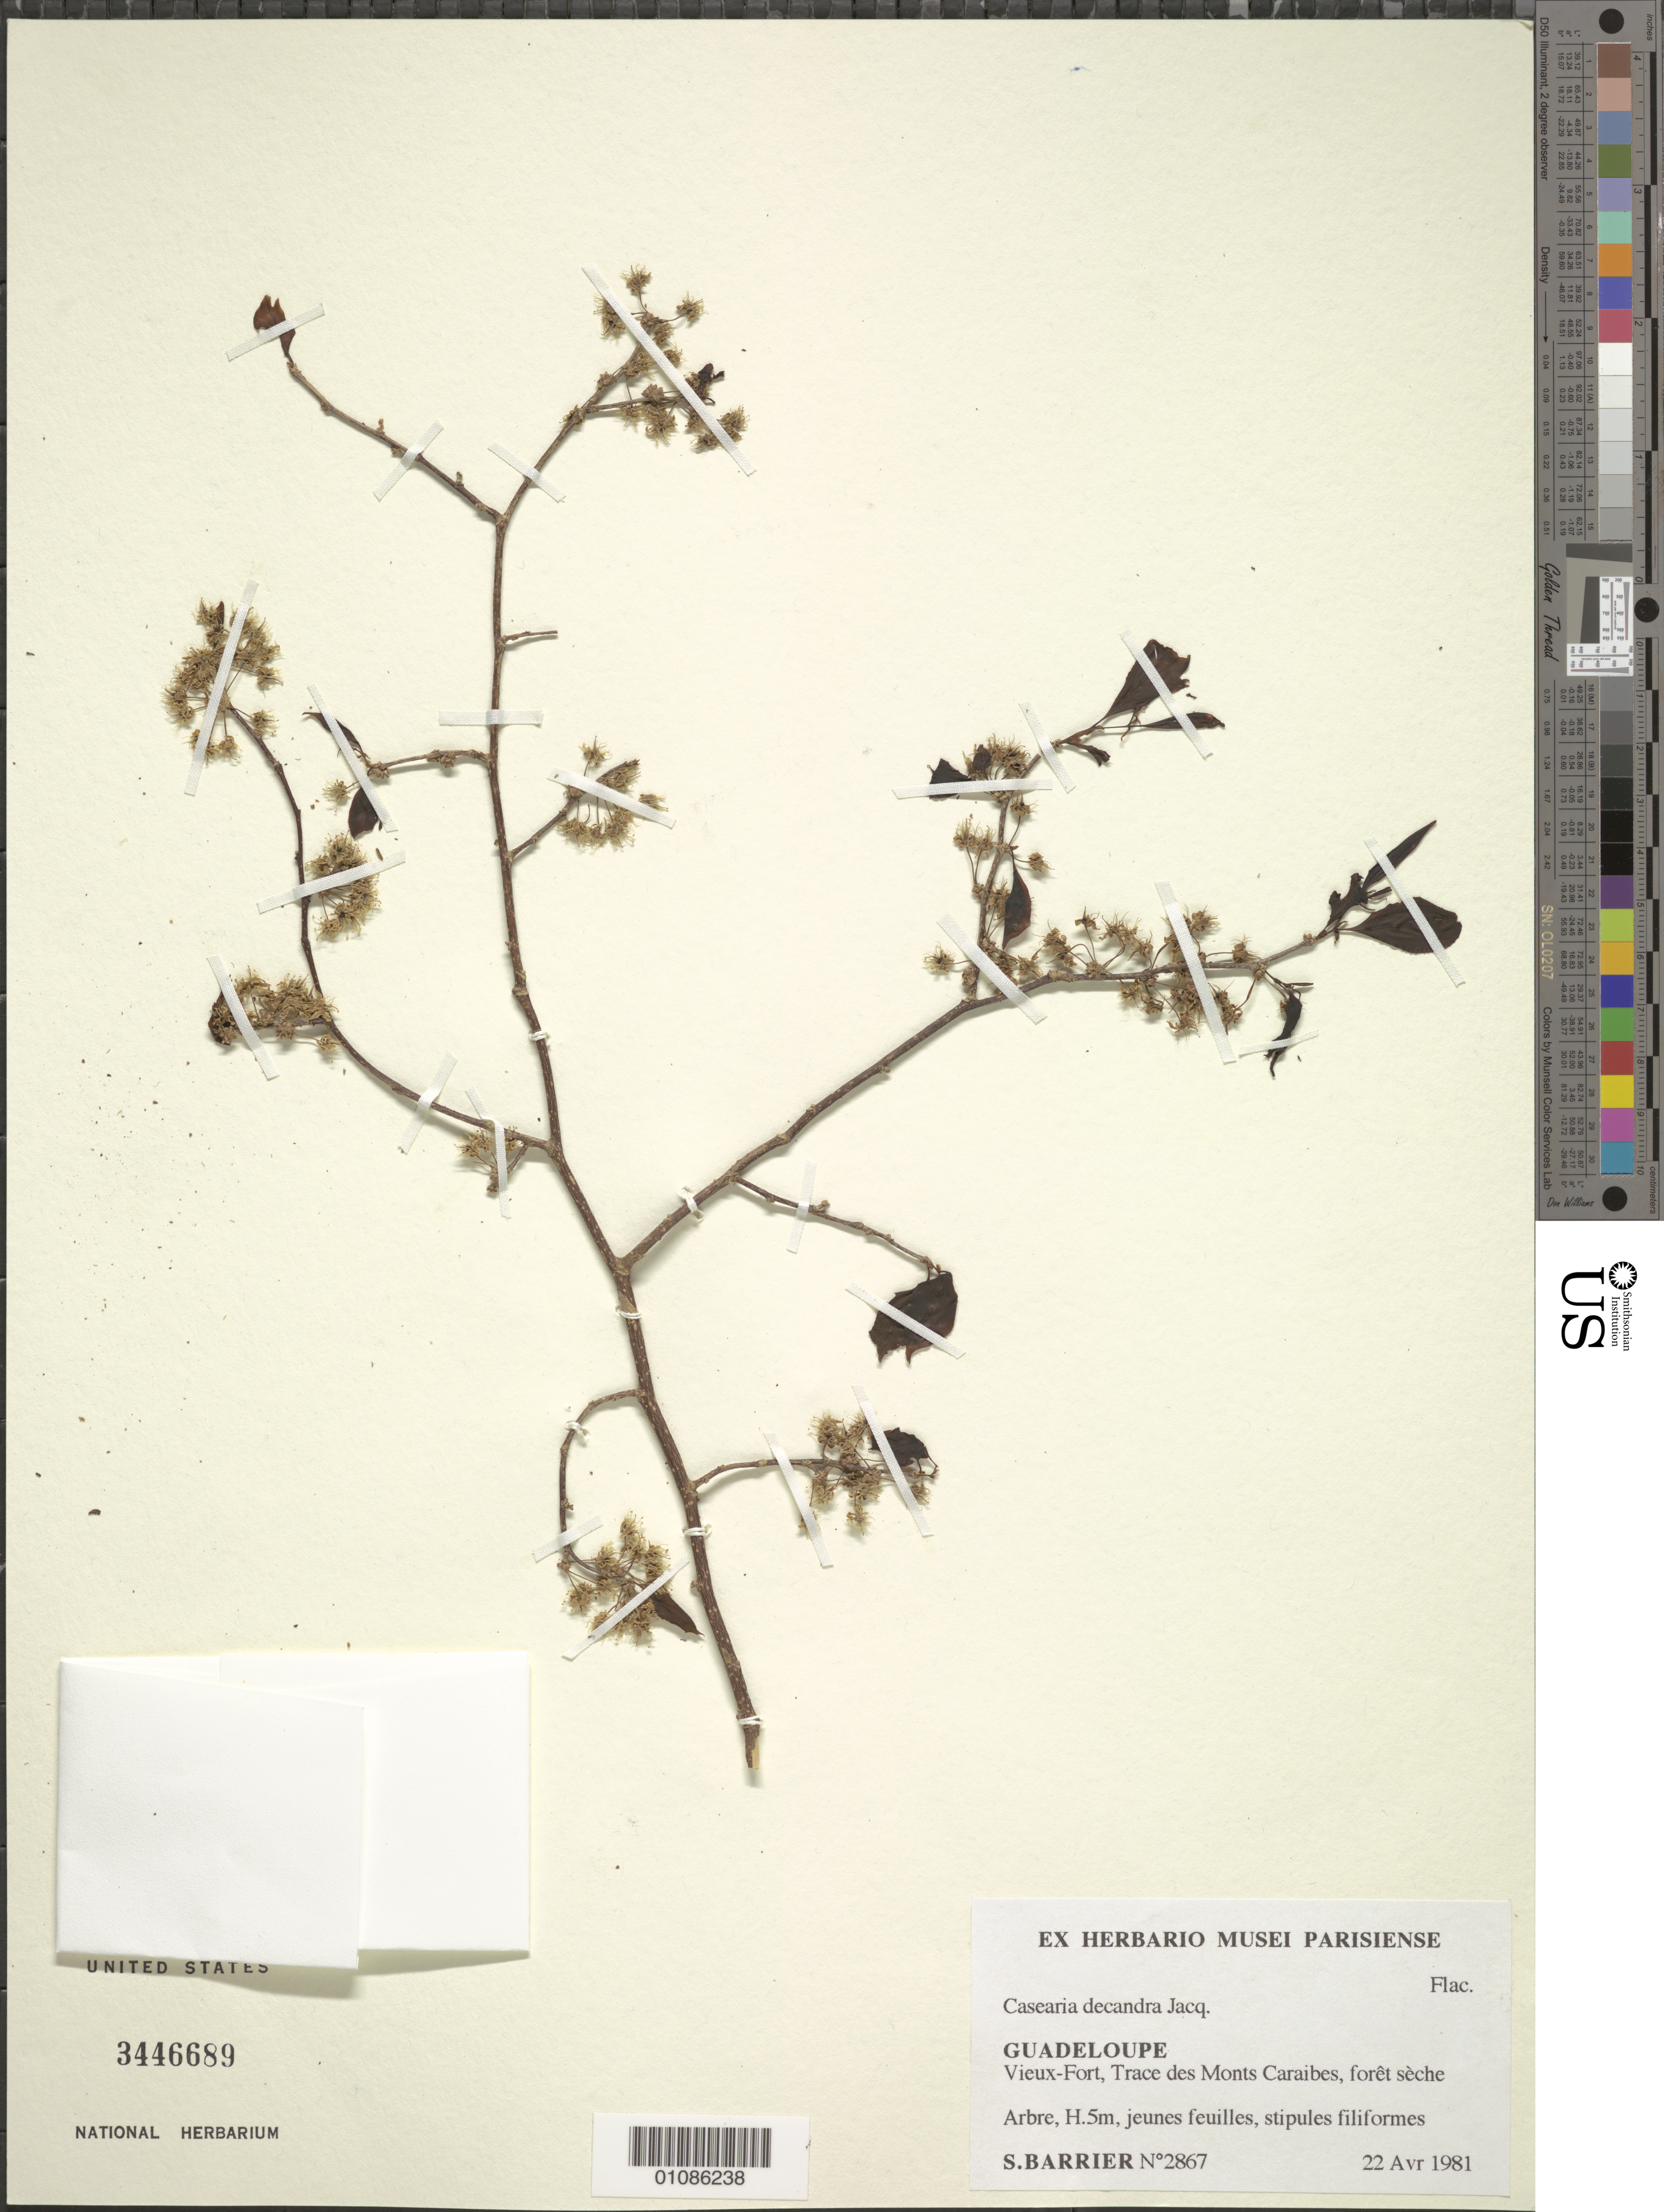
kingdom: Plantae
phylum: Tracheophyta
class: Magnoliopsida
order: Malpighiales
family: Salicaceae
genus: Casearia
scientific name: Casearia decandra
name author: Jacq.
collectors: S. Barrier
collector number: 2867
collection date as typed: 22 Apr 1981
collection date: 1981-04-22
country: Guadeloupe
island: Basse Terre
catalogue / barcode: US 3446689